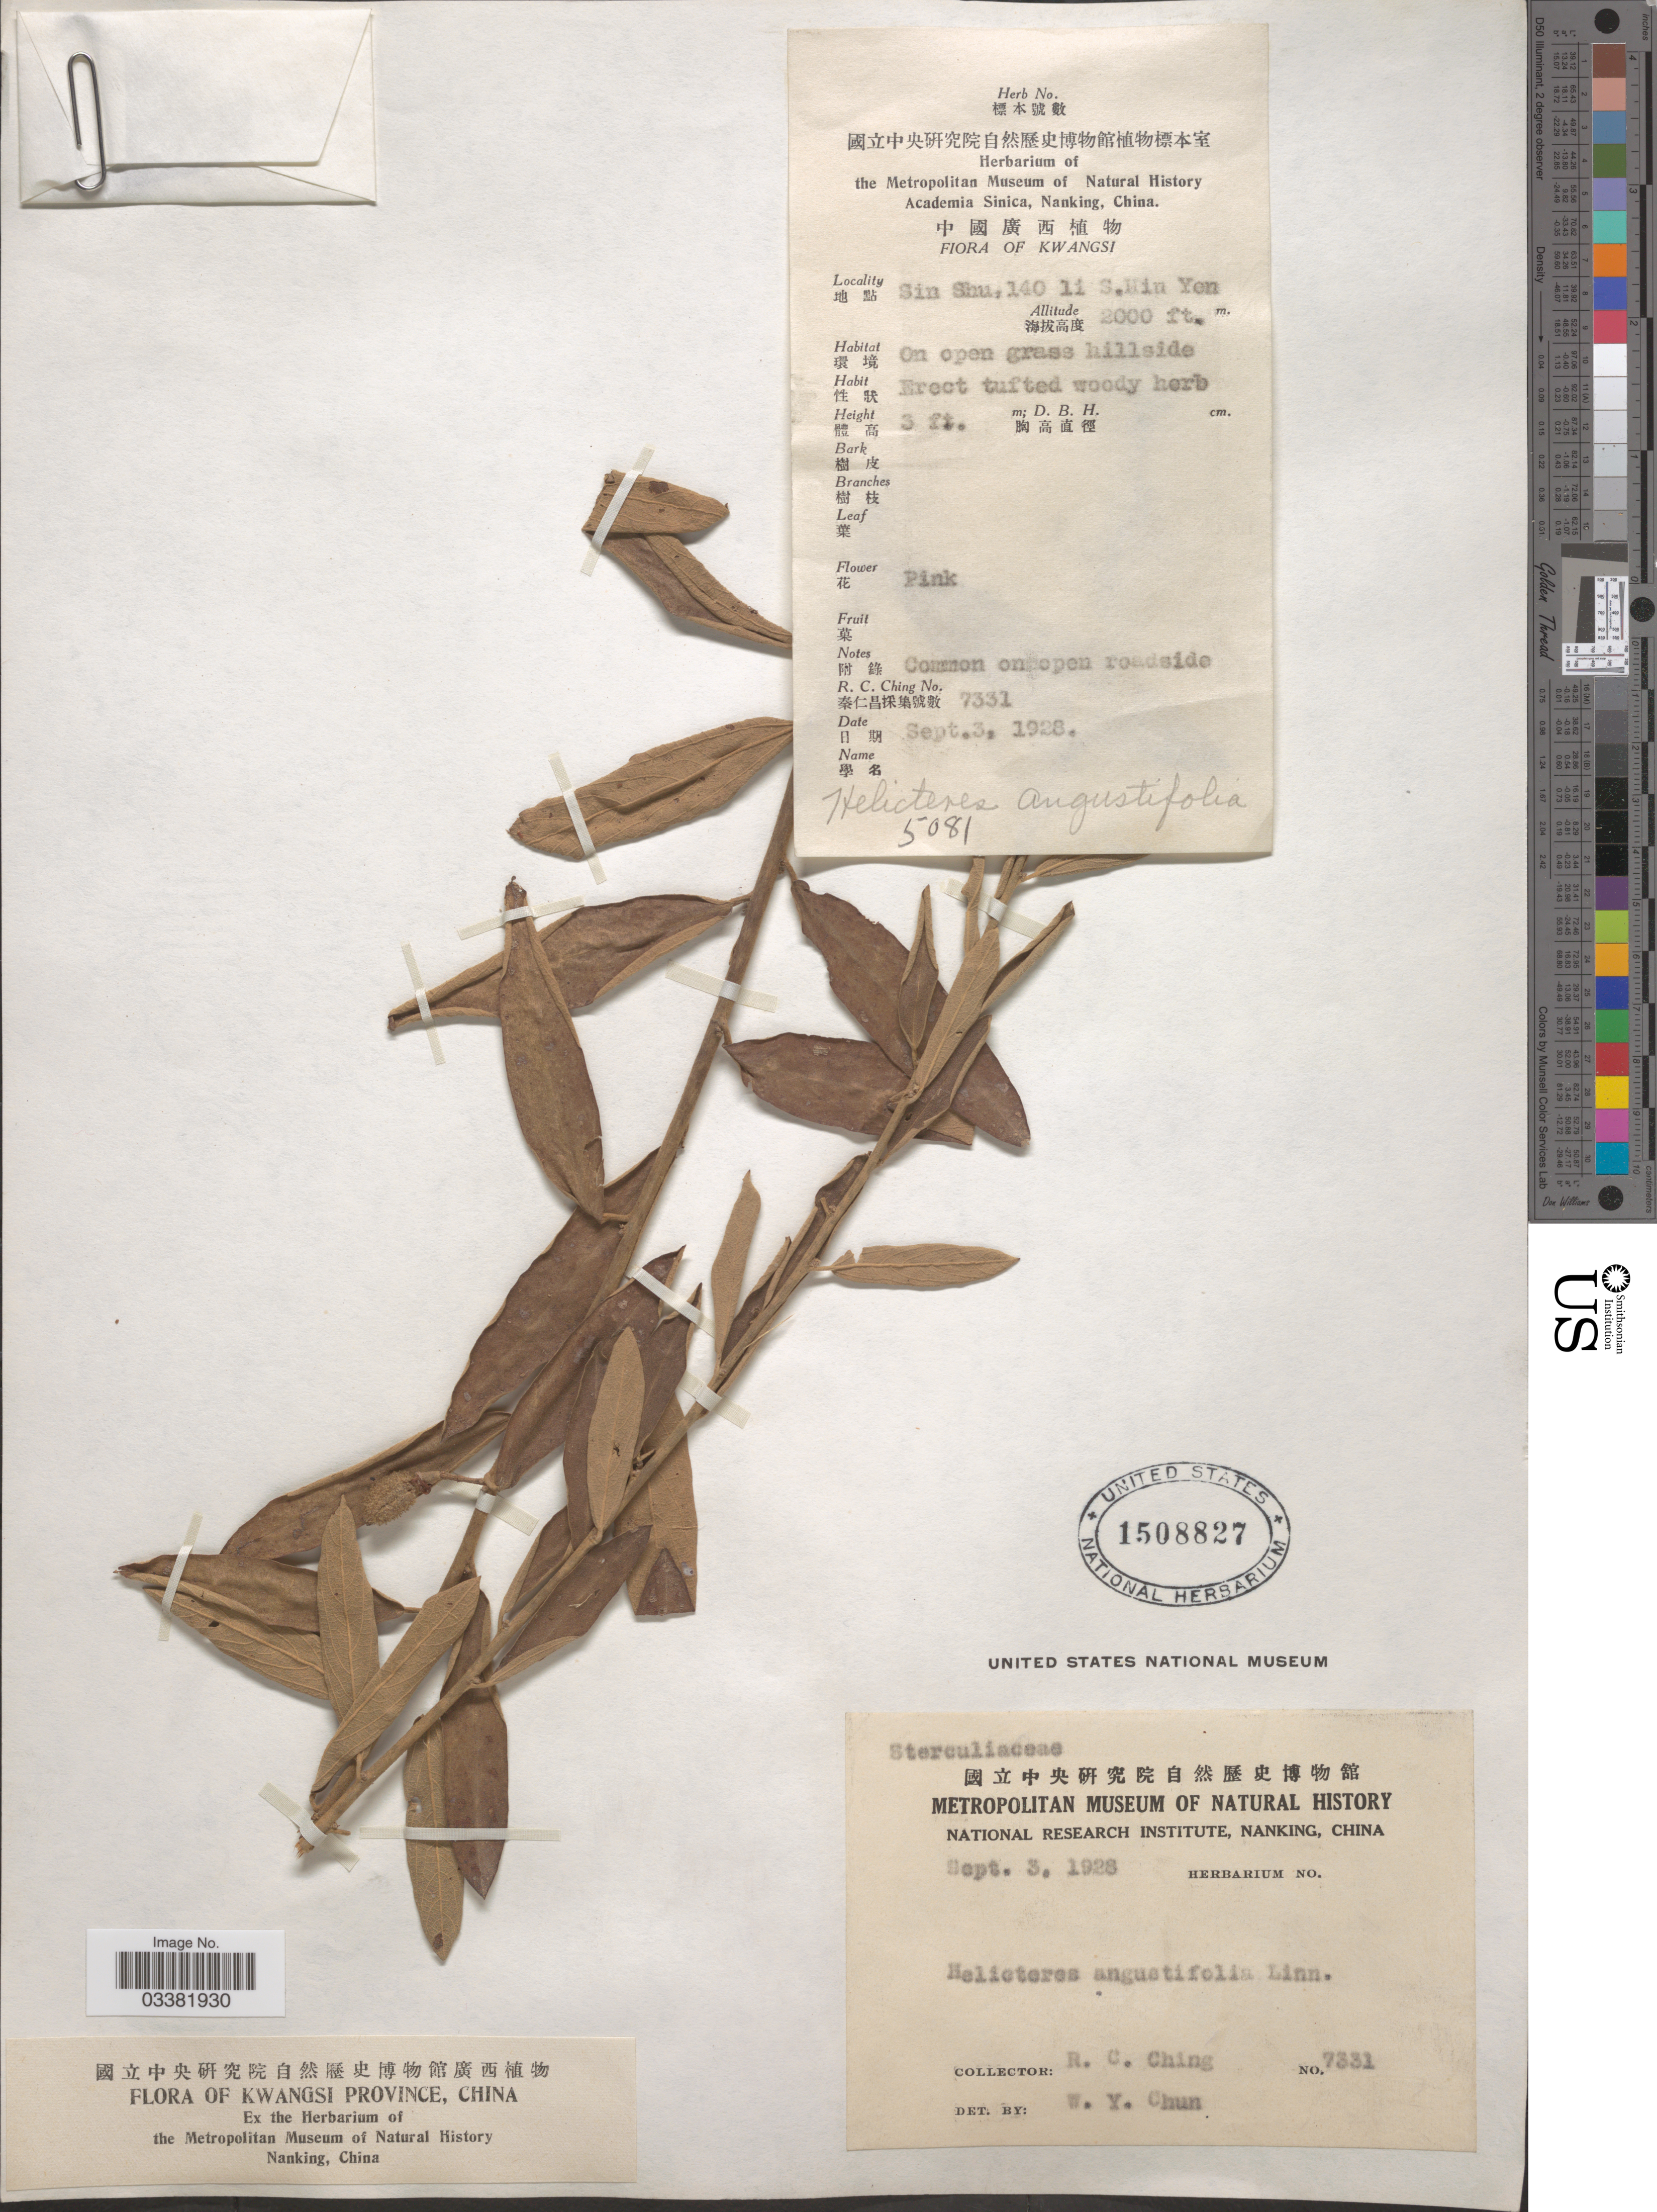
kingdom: Plantae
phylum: Tracheophyta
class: Magnoliopsida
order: Malvales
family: Malvaceae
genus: Helicteres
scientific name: Helicteres angustifolia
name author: L.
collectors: R. C. Ching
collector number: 7331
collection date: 1928-09-03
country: China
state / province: Guangxi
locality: Kwangsi Province. Sin Shu, 140 li S. Hin Yen.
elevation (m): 610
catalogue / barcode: US 1508827